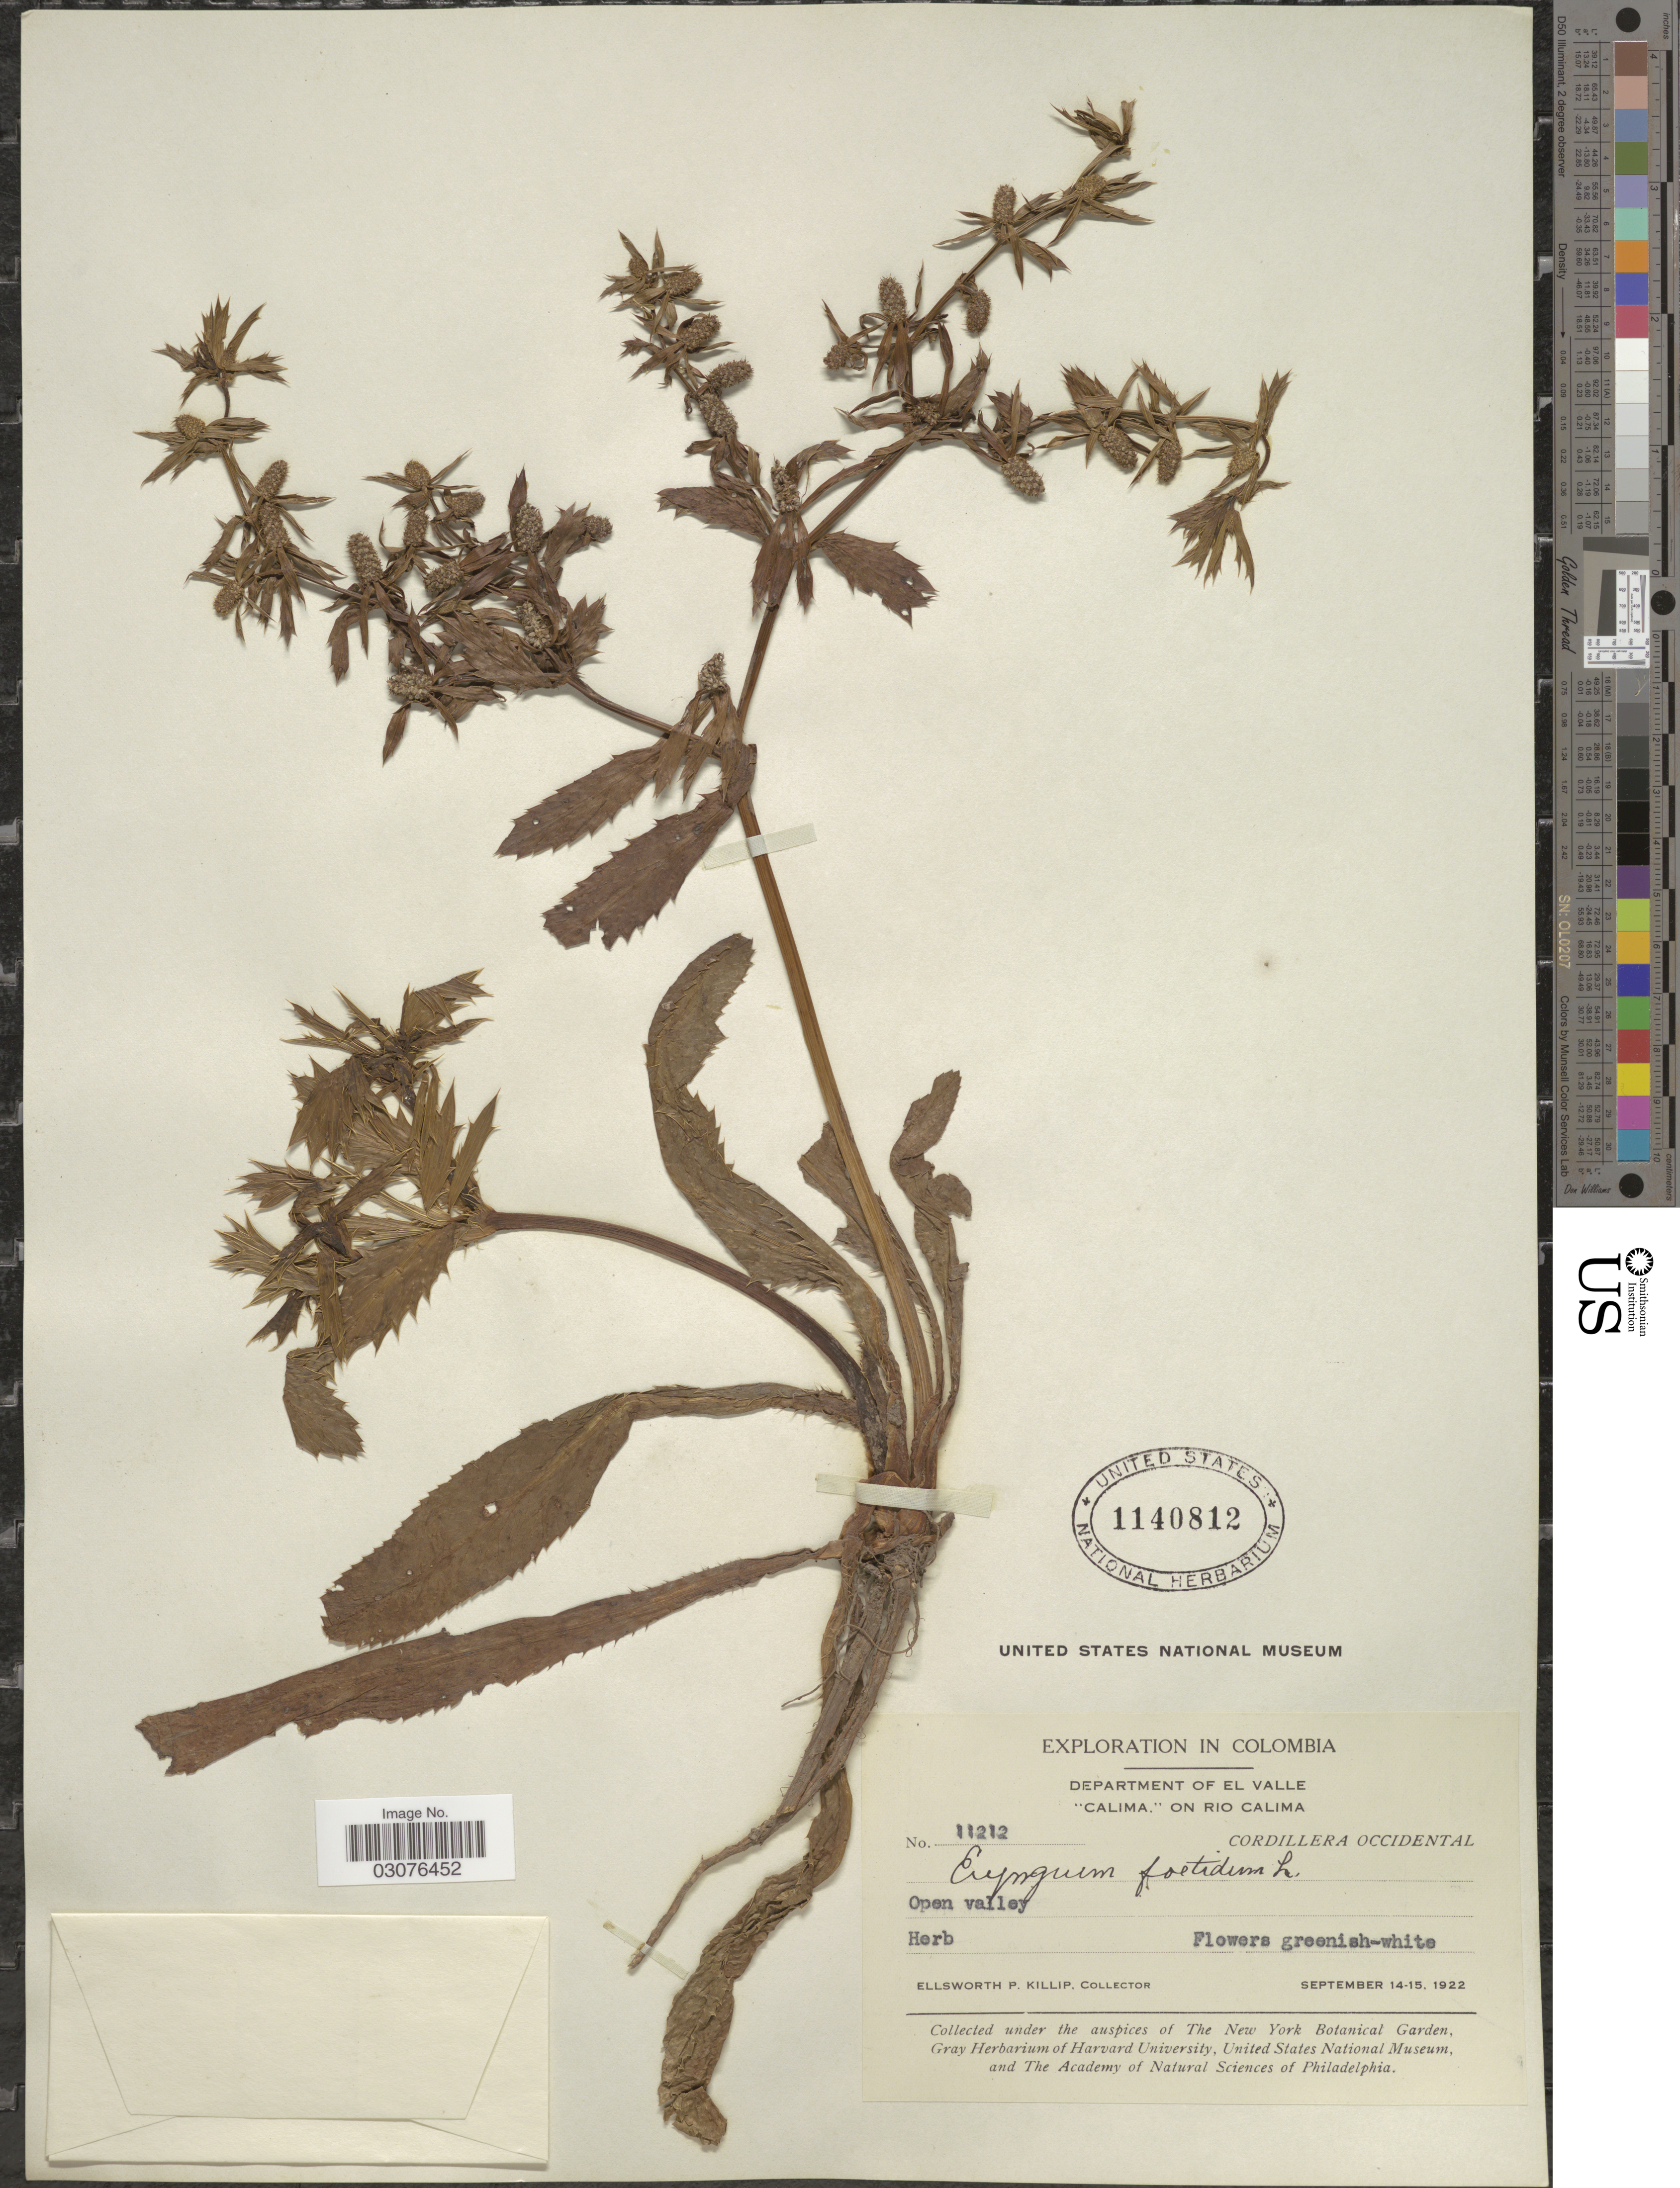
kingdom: Plantae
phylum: Tracheophyta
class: Magnoliopsida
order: Apiales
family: Apiaceae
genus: Eryngium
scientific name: Eryngium foetidum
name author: L.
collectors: E. P. Killip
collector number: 11212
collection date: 1922-09-14/1922-09-15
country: Colombia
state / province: Valle del Cauca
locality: Department of El Valle. "Calima," on Rio Calima. Cordillera Occidental. Open valley.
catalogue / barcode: US 1140812